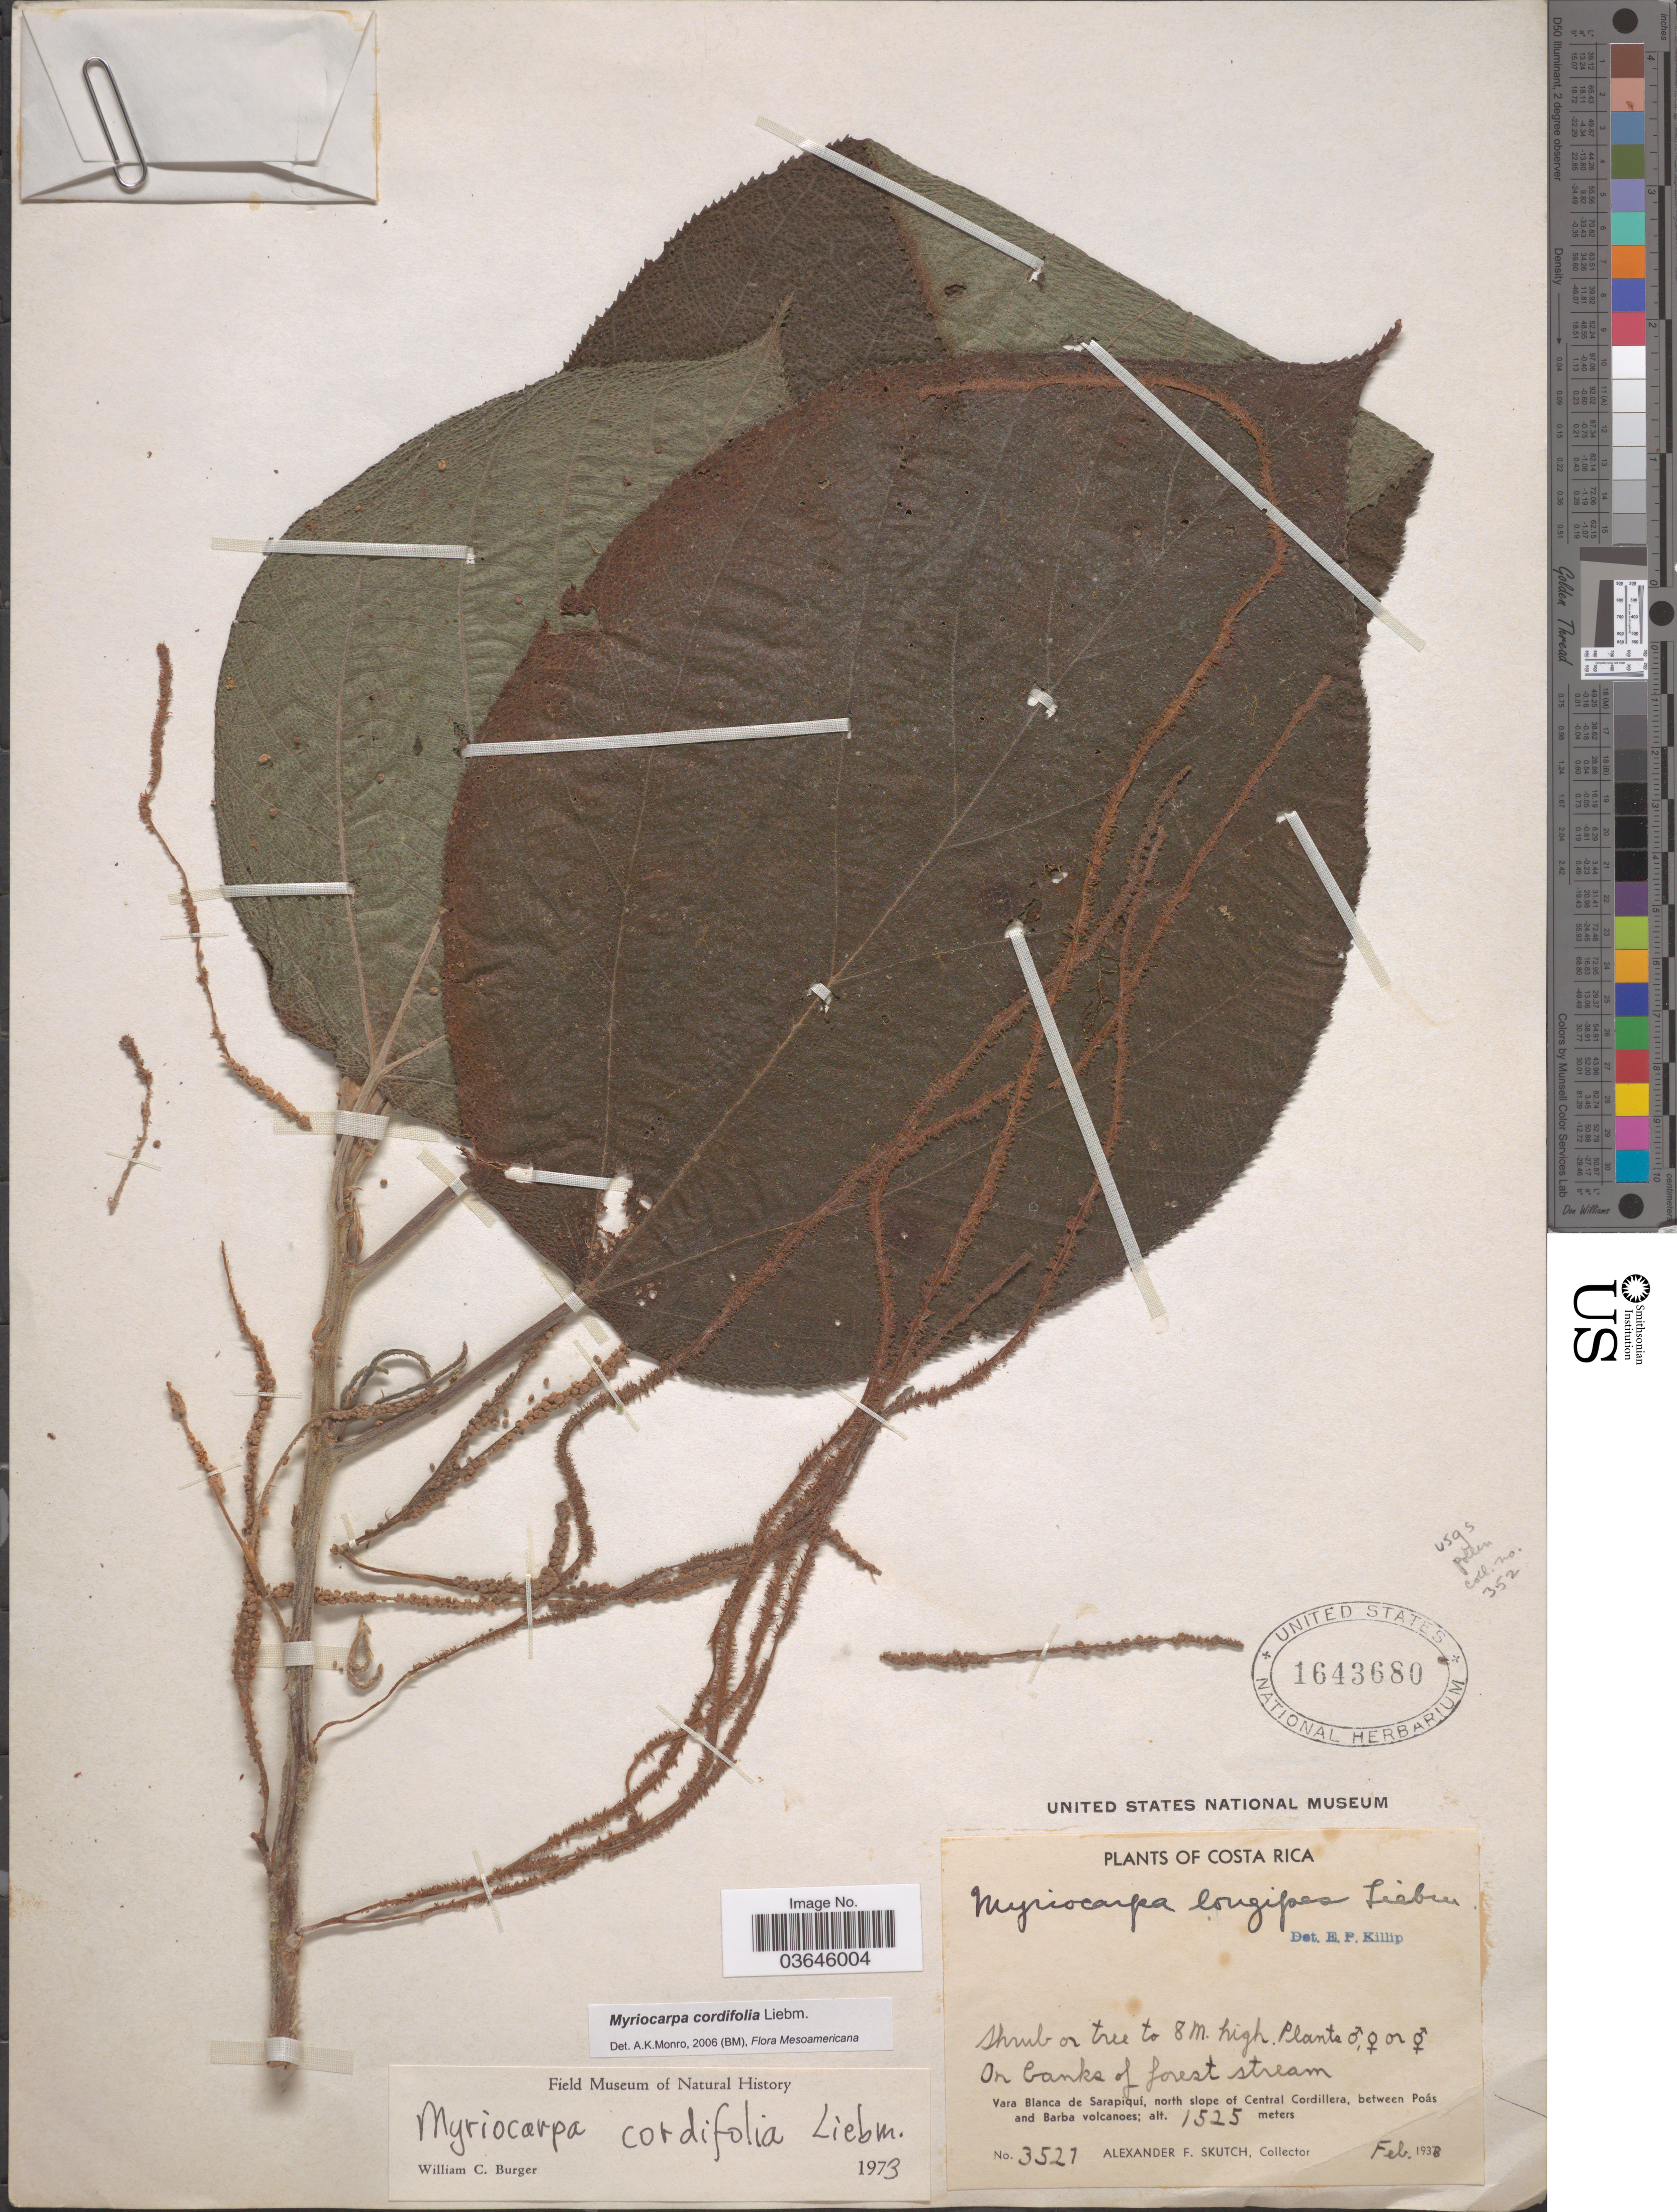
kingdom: Plantae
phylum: Tracheophyta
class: Magnoliopsida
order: Rosales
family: Urticaceae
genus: Myriocarpa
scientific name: Myriocarpa cordifolia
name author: Liebm.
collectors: A. F. Skutch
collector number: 3527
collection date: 1938-02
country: Costa Rica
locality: On banks of forest stream. Vara Blanca de Sarapiquí, north slope of Central Cordillera, between Poás and Barba volcanoes.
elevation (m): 1525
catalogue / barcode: US 1643680